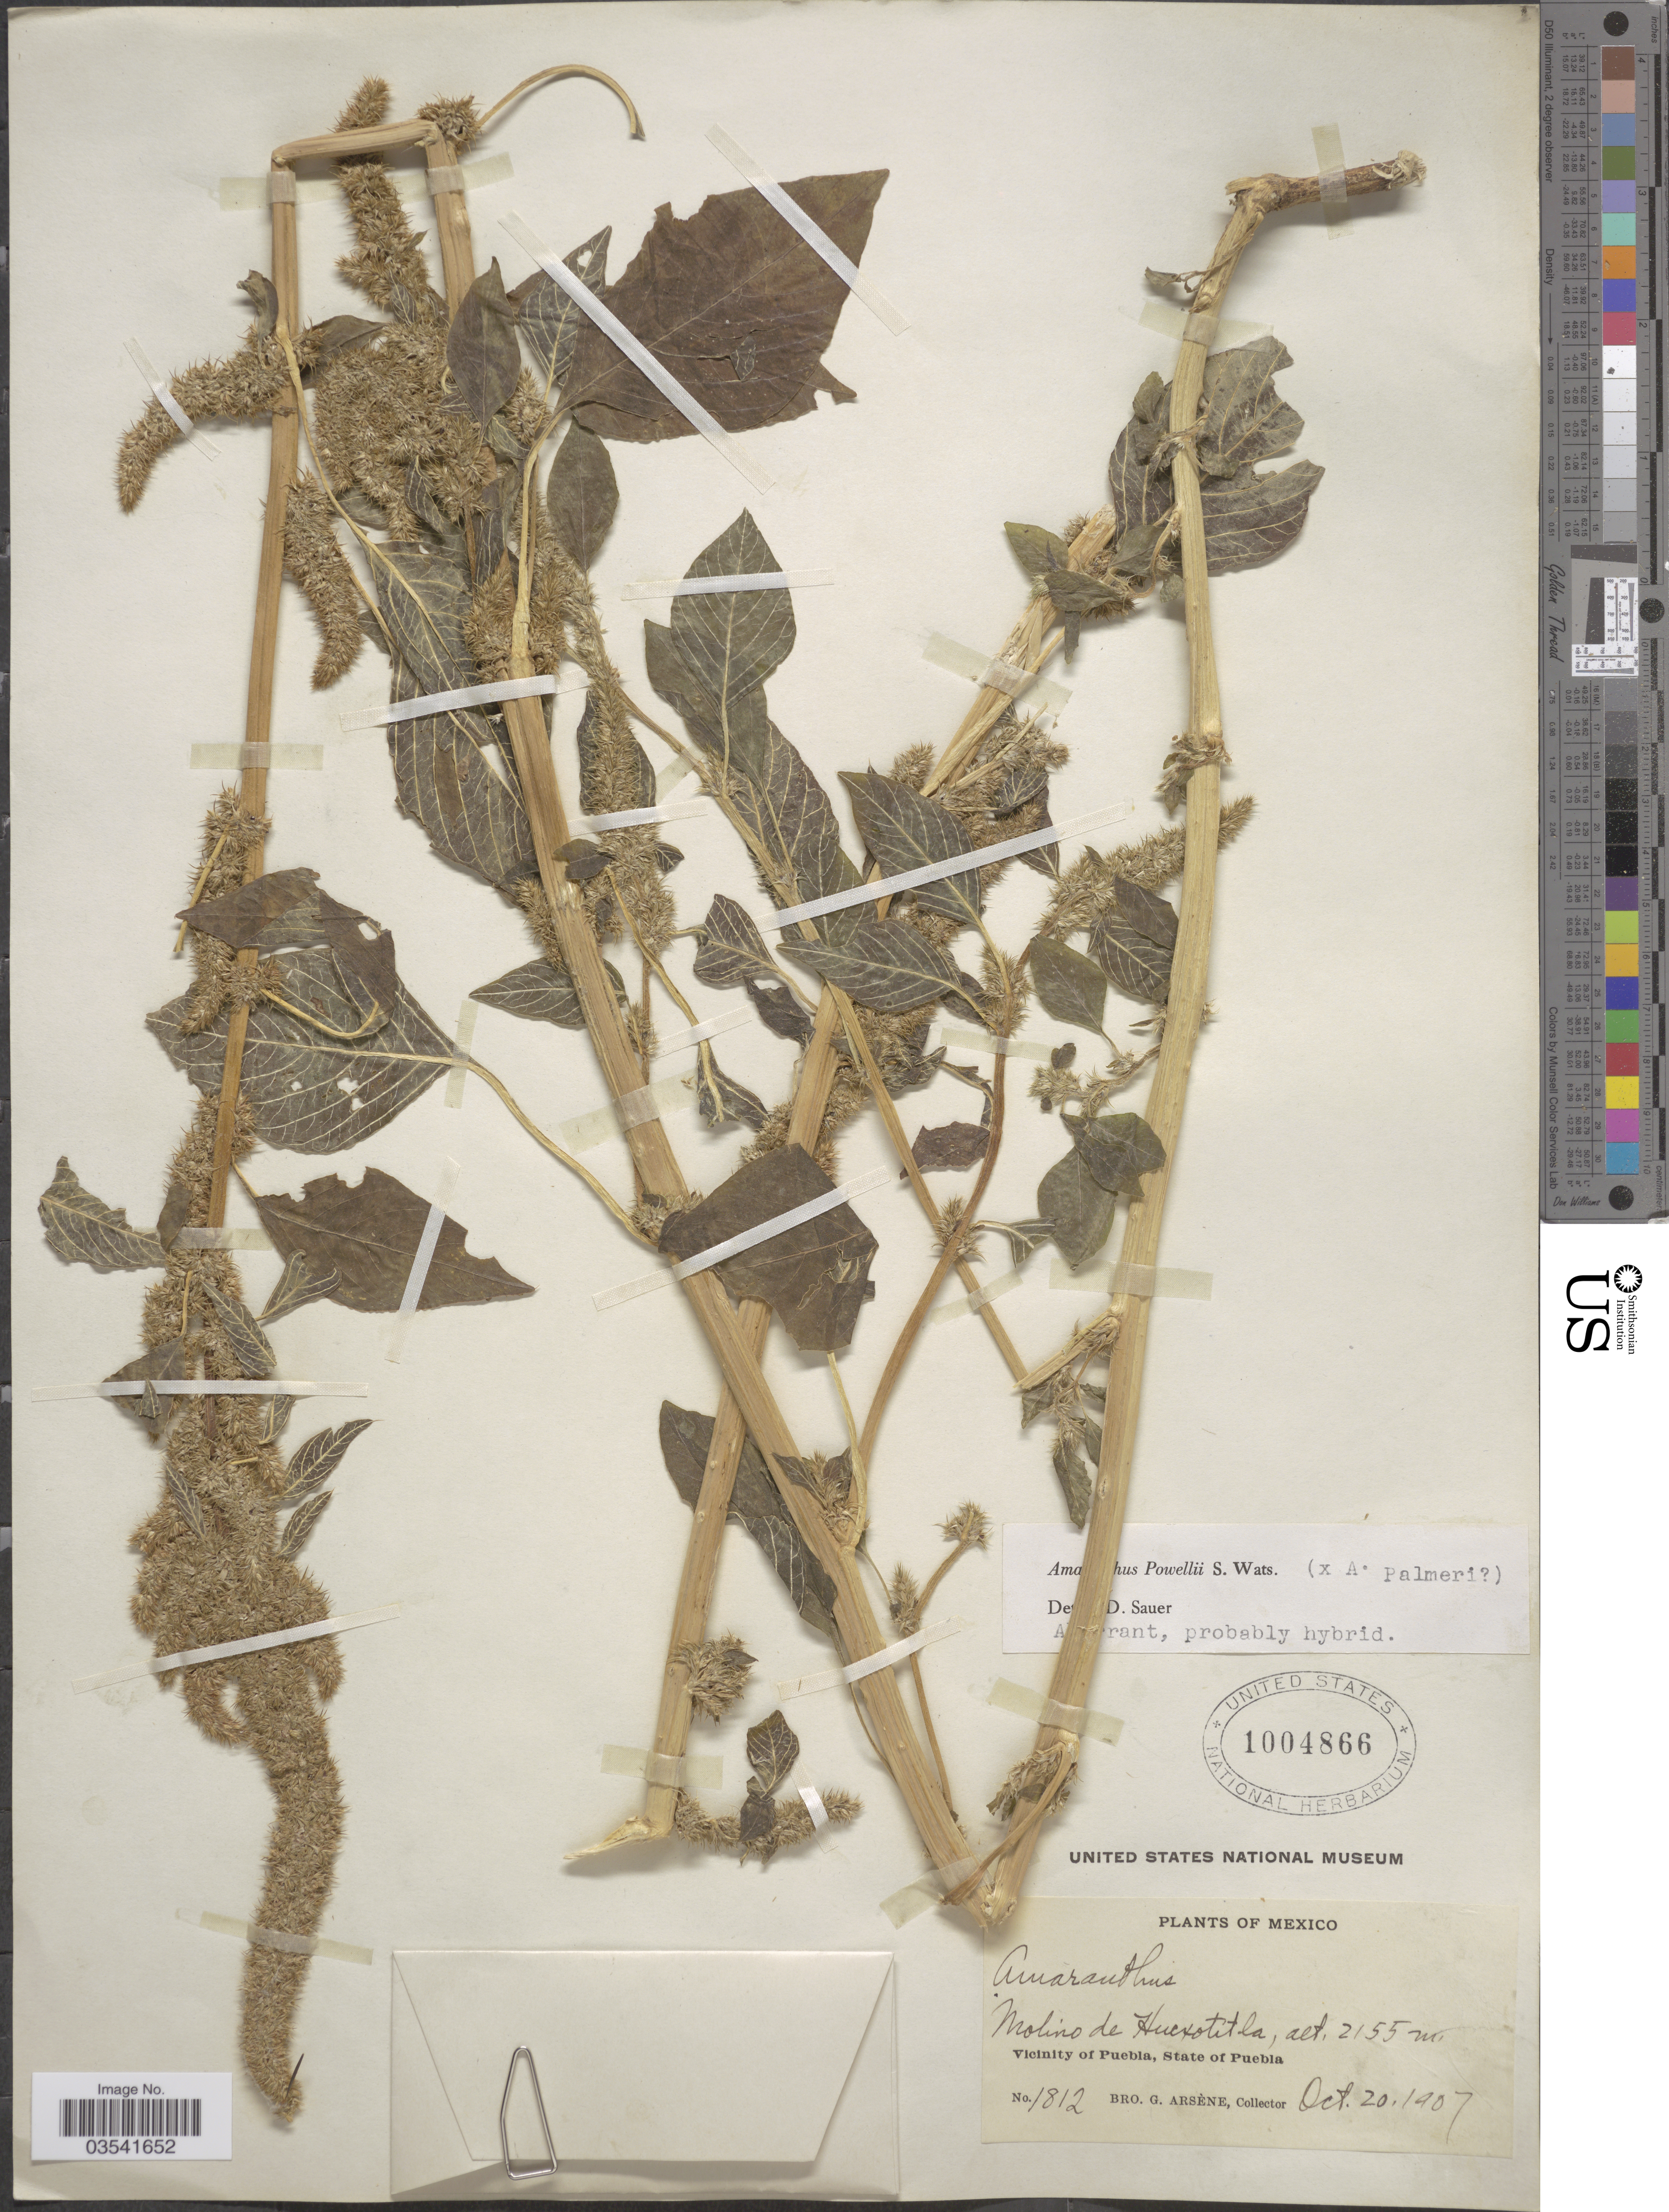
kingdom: Plantae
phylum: Tracheophyta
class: Magnoliopsida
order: Caryophyllales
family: Amaranthaceae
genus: Amaranthus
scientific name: Amaranthus powellii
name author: S. Watson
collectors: Bro. G. Arsène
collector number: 1812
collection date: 1907-10-20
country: Mexico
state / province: Puebla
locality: Molino de Hucxotitla, Vicinity of Puebla.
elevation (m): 2155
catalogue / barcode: US 1004866